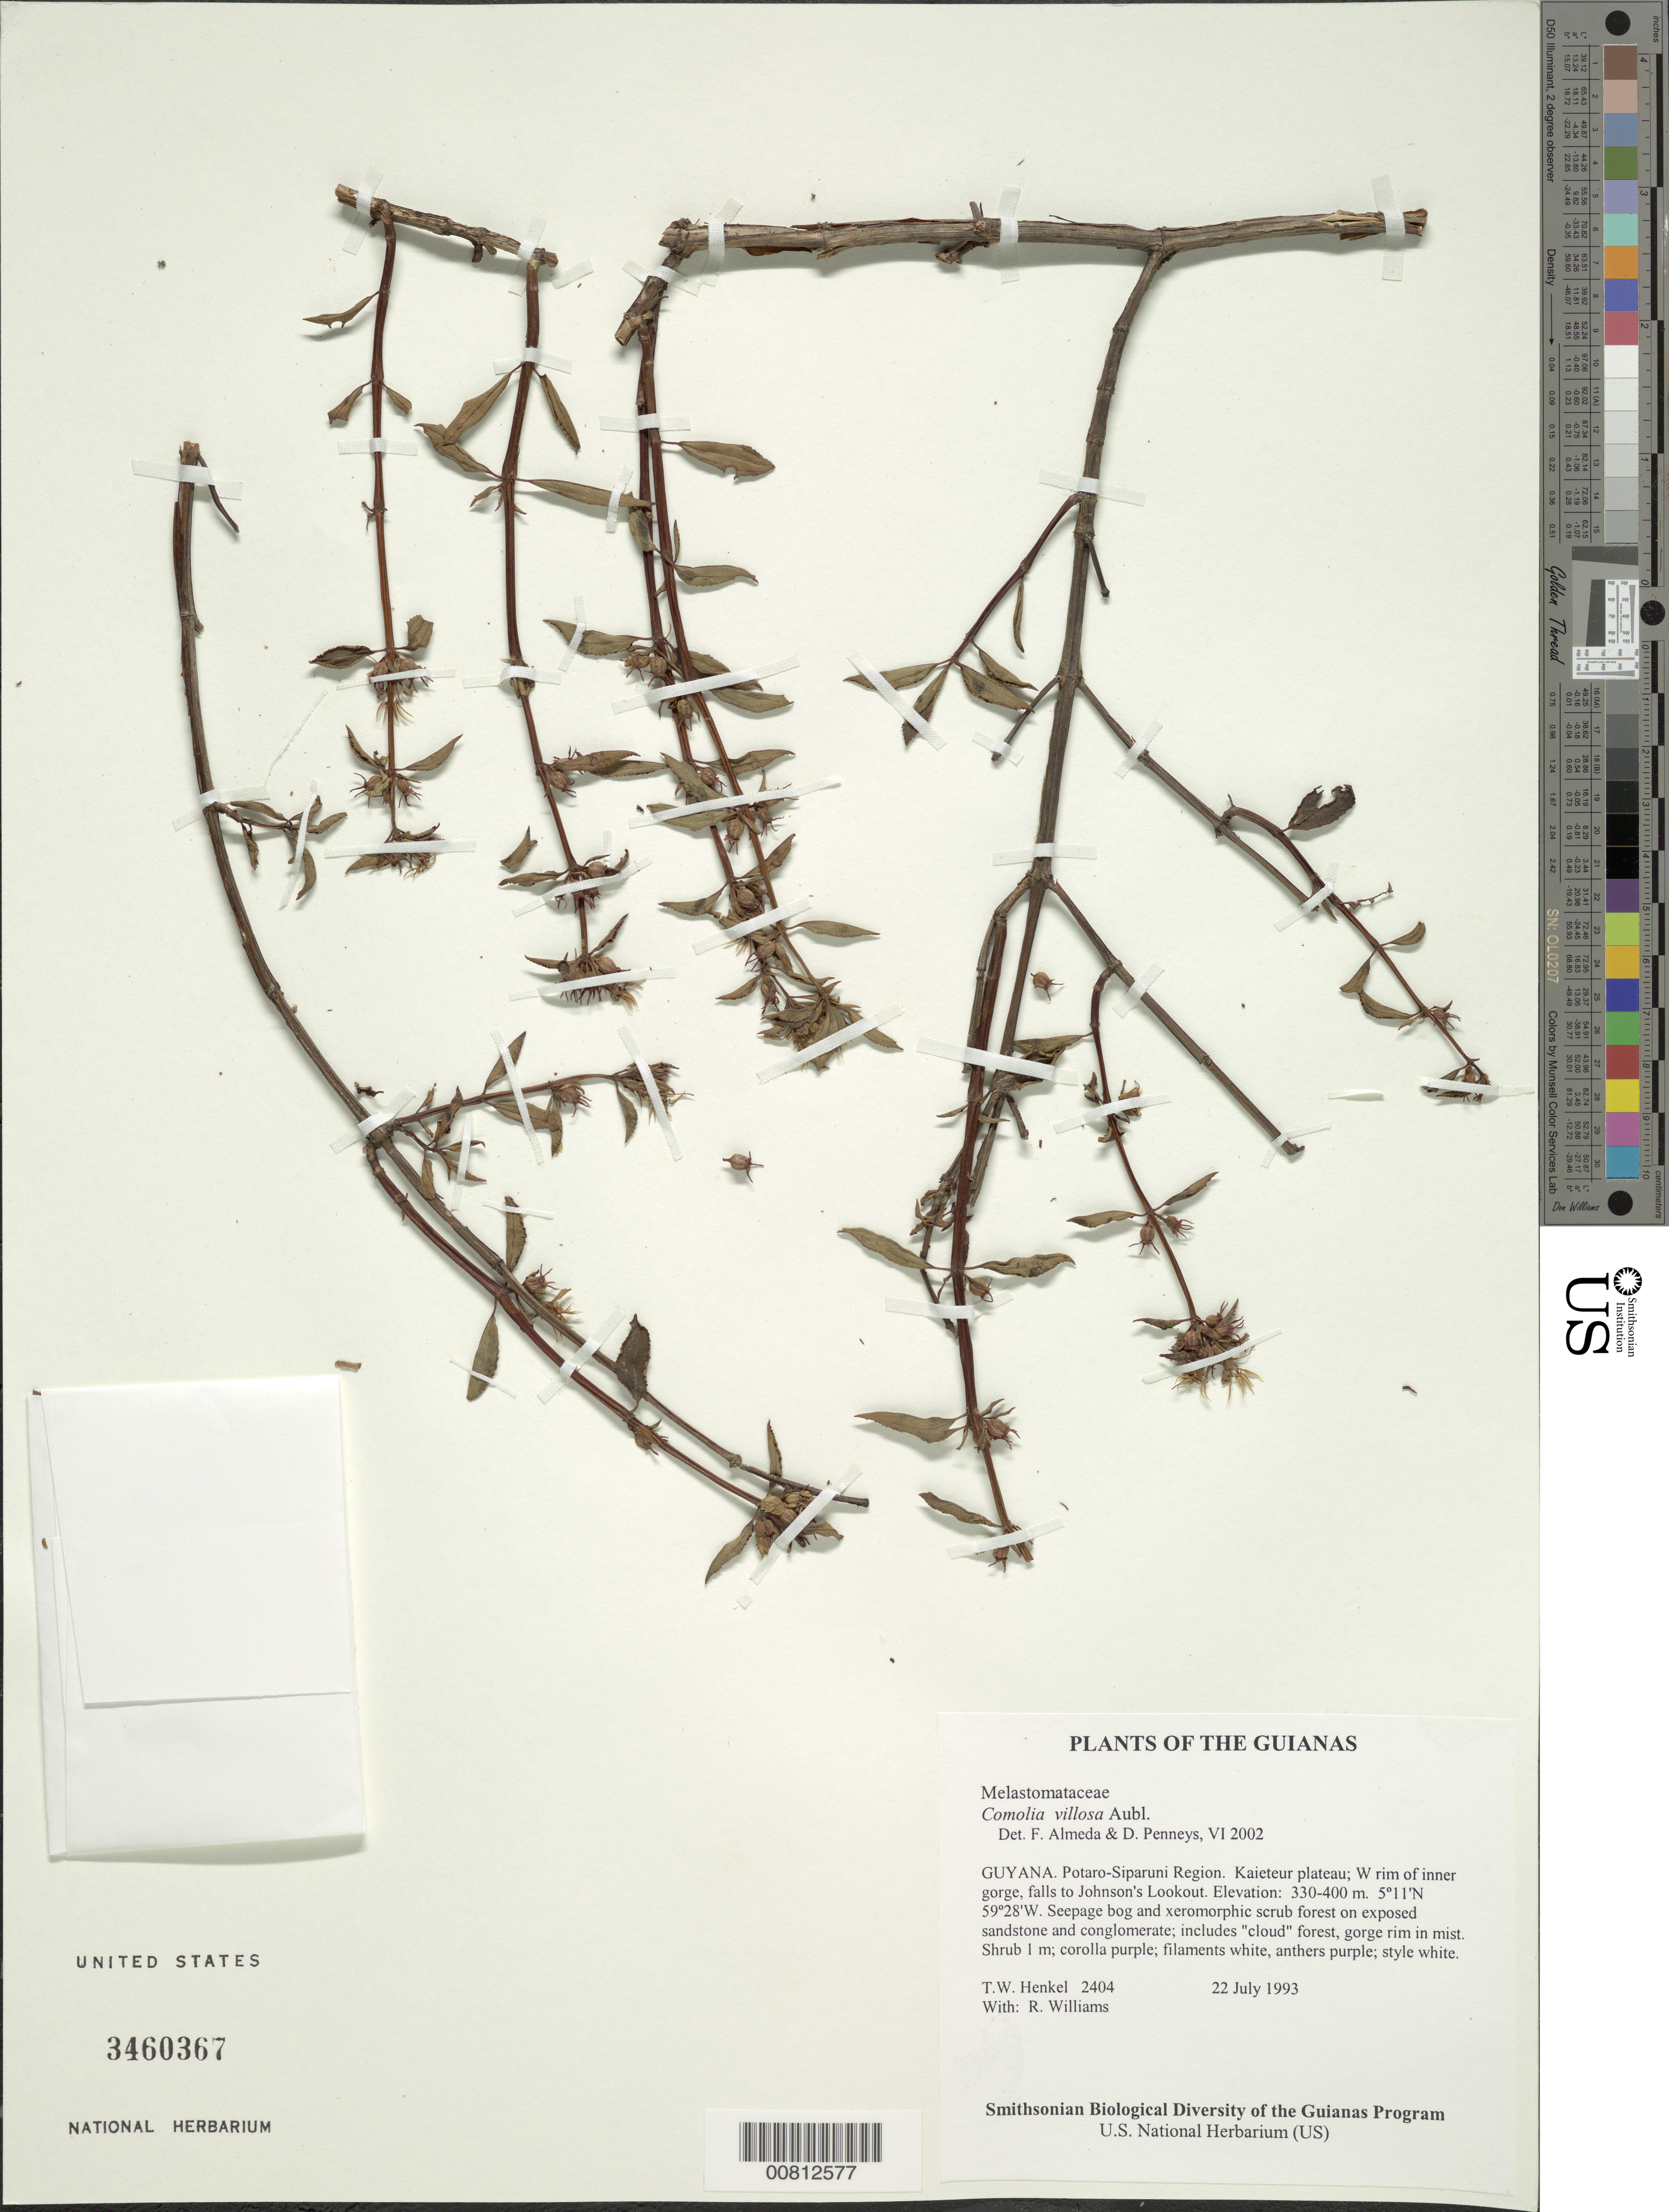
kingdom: Plantae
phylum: Tracheophyta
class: Magnoliopsida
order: Myrtales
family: Melastomataceae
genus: Comolia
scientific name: Comolia lythrarioides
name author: (Steud.) Naudin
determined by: Nunes da Silva, Diego, (RB), Jardim Botanico do Rio de Janeiro - Herbario (BRAZIL)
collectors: T. Henkel & R. Williams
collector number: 2404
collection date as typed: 22 July 1993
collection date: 1993-07-22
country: Guyana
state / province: Potaro-Siparuni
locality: Kaieteur plateau; W rim of inner gorge, falls to Johnson's Lookout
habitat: Seepage bog and xeromorphic scrub forest on exposed sandstone and conglomerate; includes "cloud" forest, gorge rim in mist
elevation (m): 330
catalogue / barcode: US 3460367